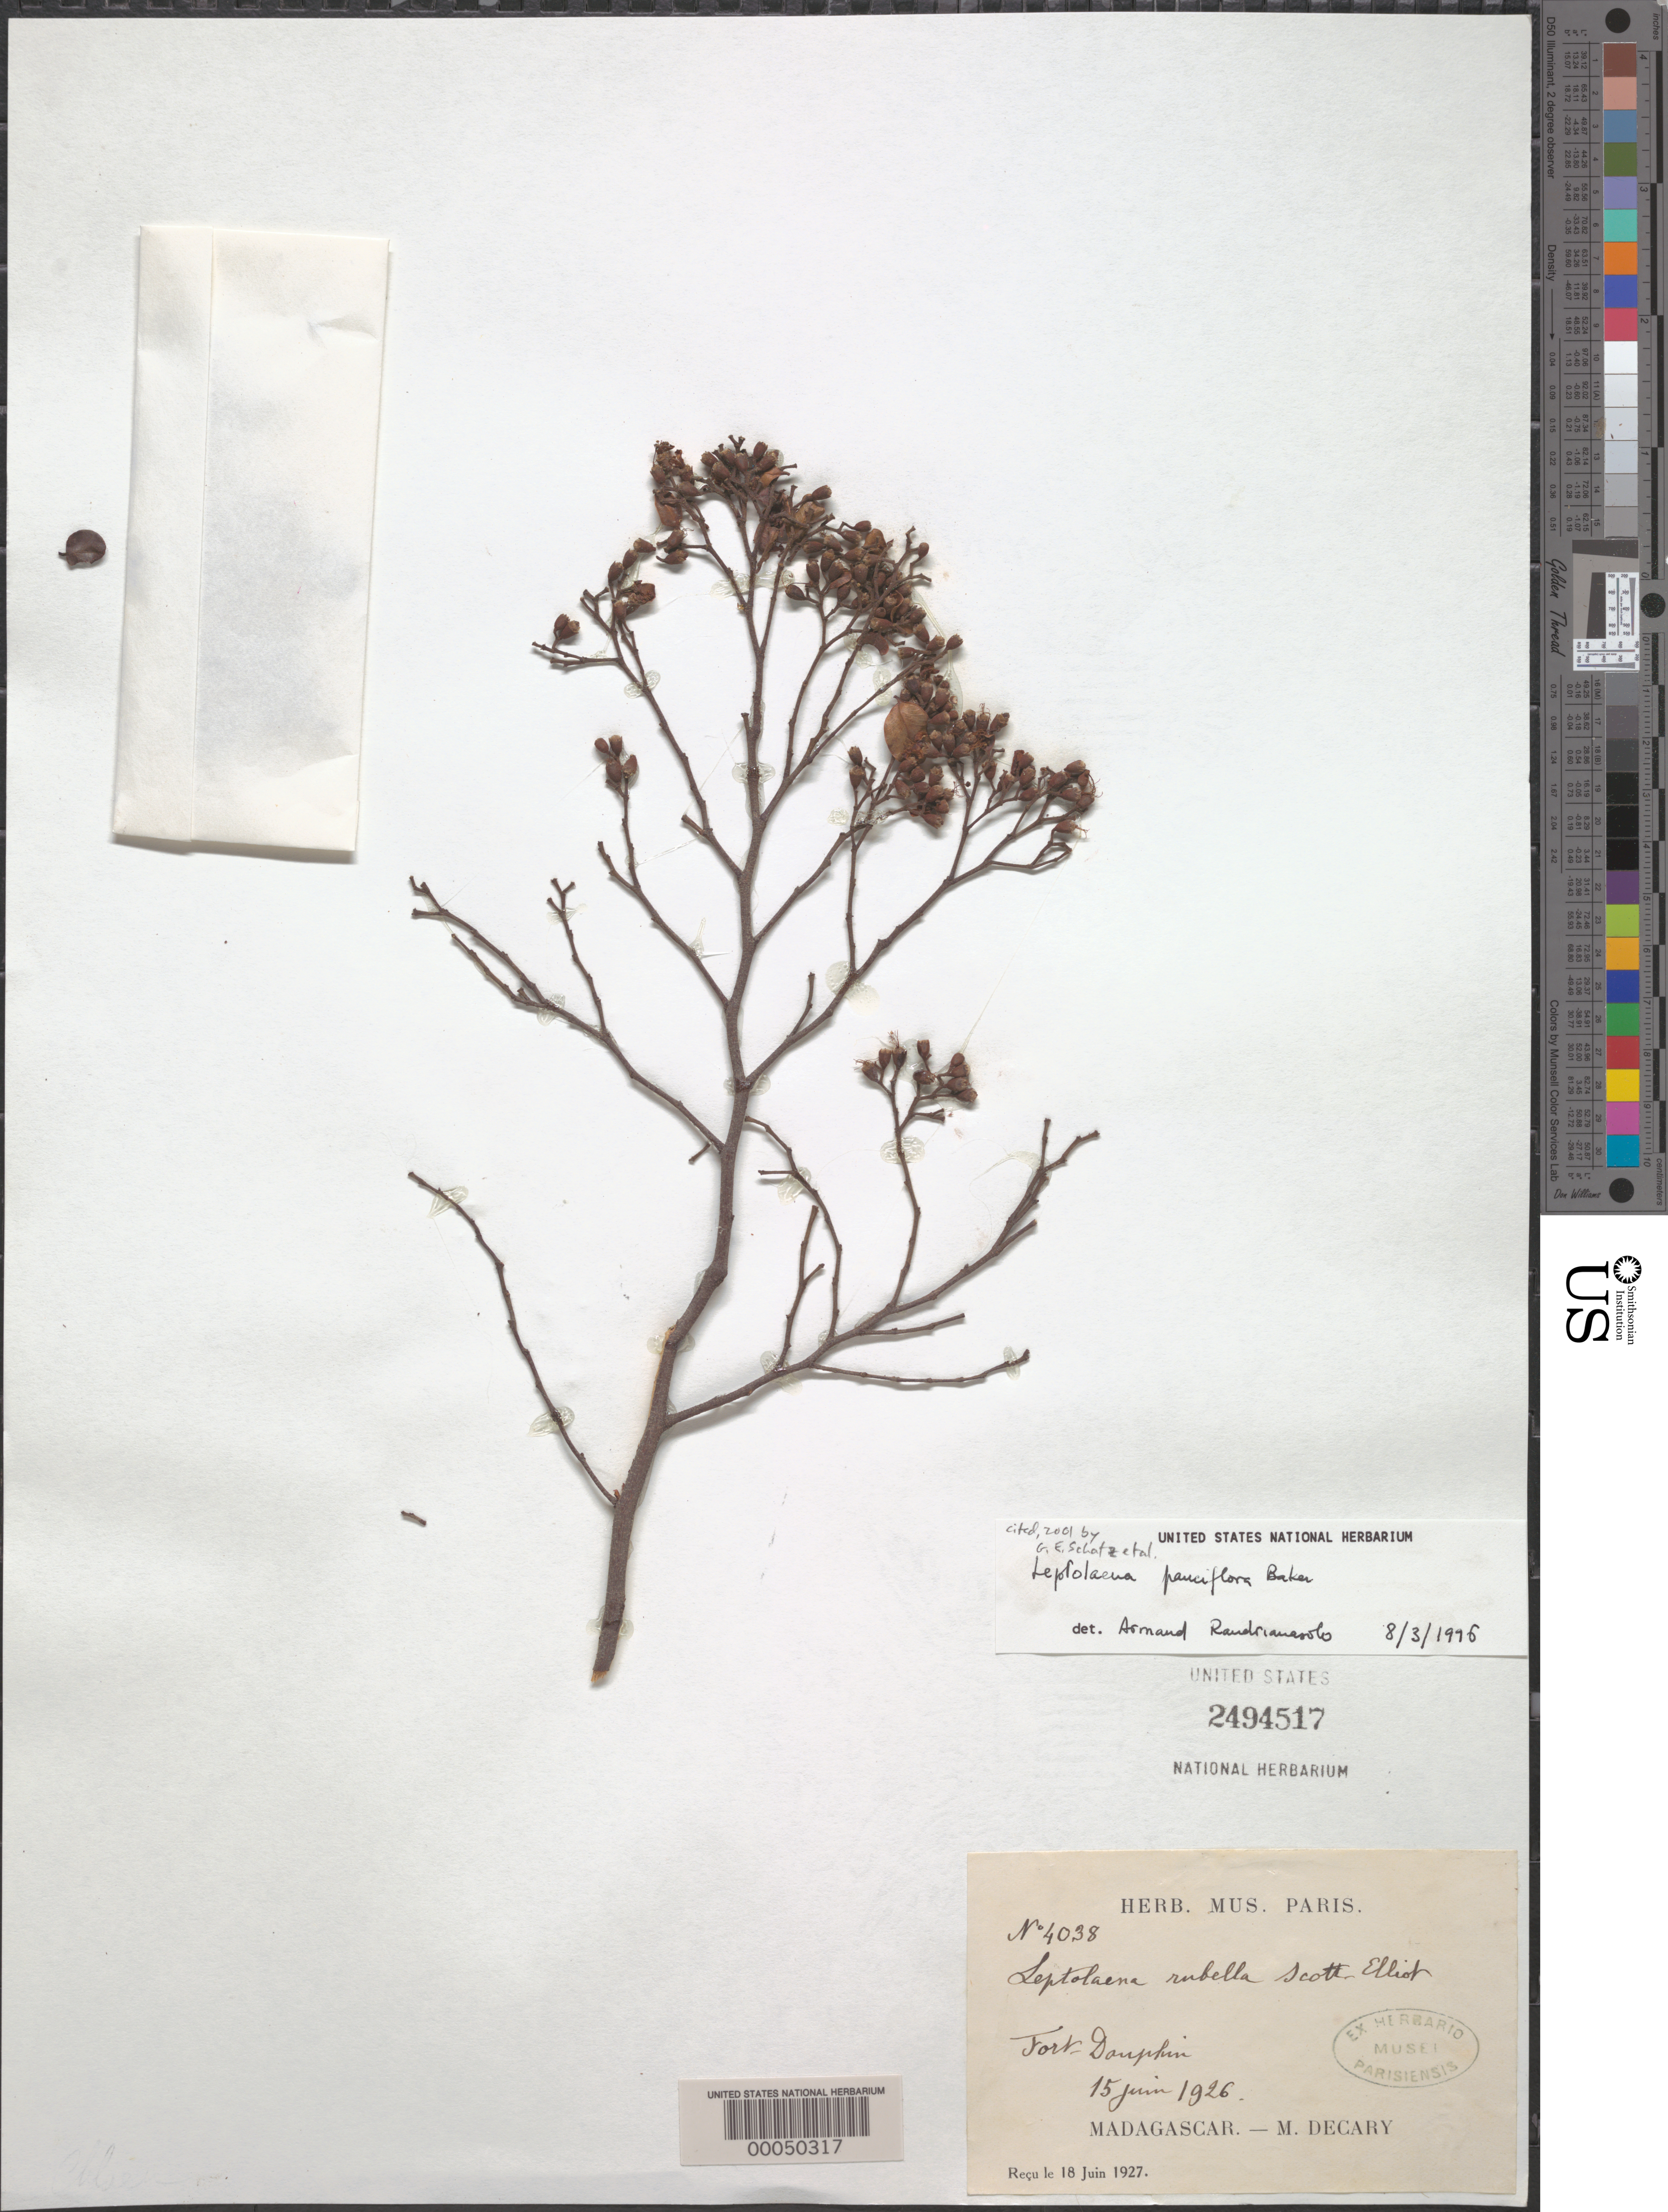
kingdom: Plantae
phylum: Tracheophyta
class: Magnoliopsida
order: Malvales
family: Sarcolaenaceae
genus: Leptolaena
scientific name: Leptolaena pauciflora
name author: Baker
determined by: Randrianasolo, A.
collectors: R. Decary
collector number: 4038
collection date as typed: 15 Jun 1926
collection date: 1926-06-15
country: Madagascar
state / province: Anosy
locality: Fort-dauphin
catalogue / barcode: US 2494517